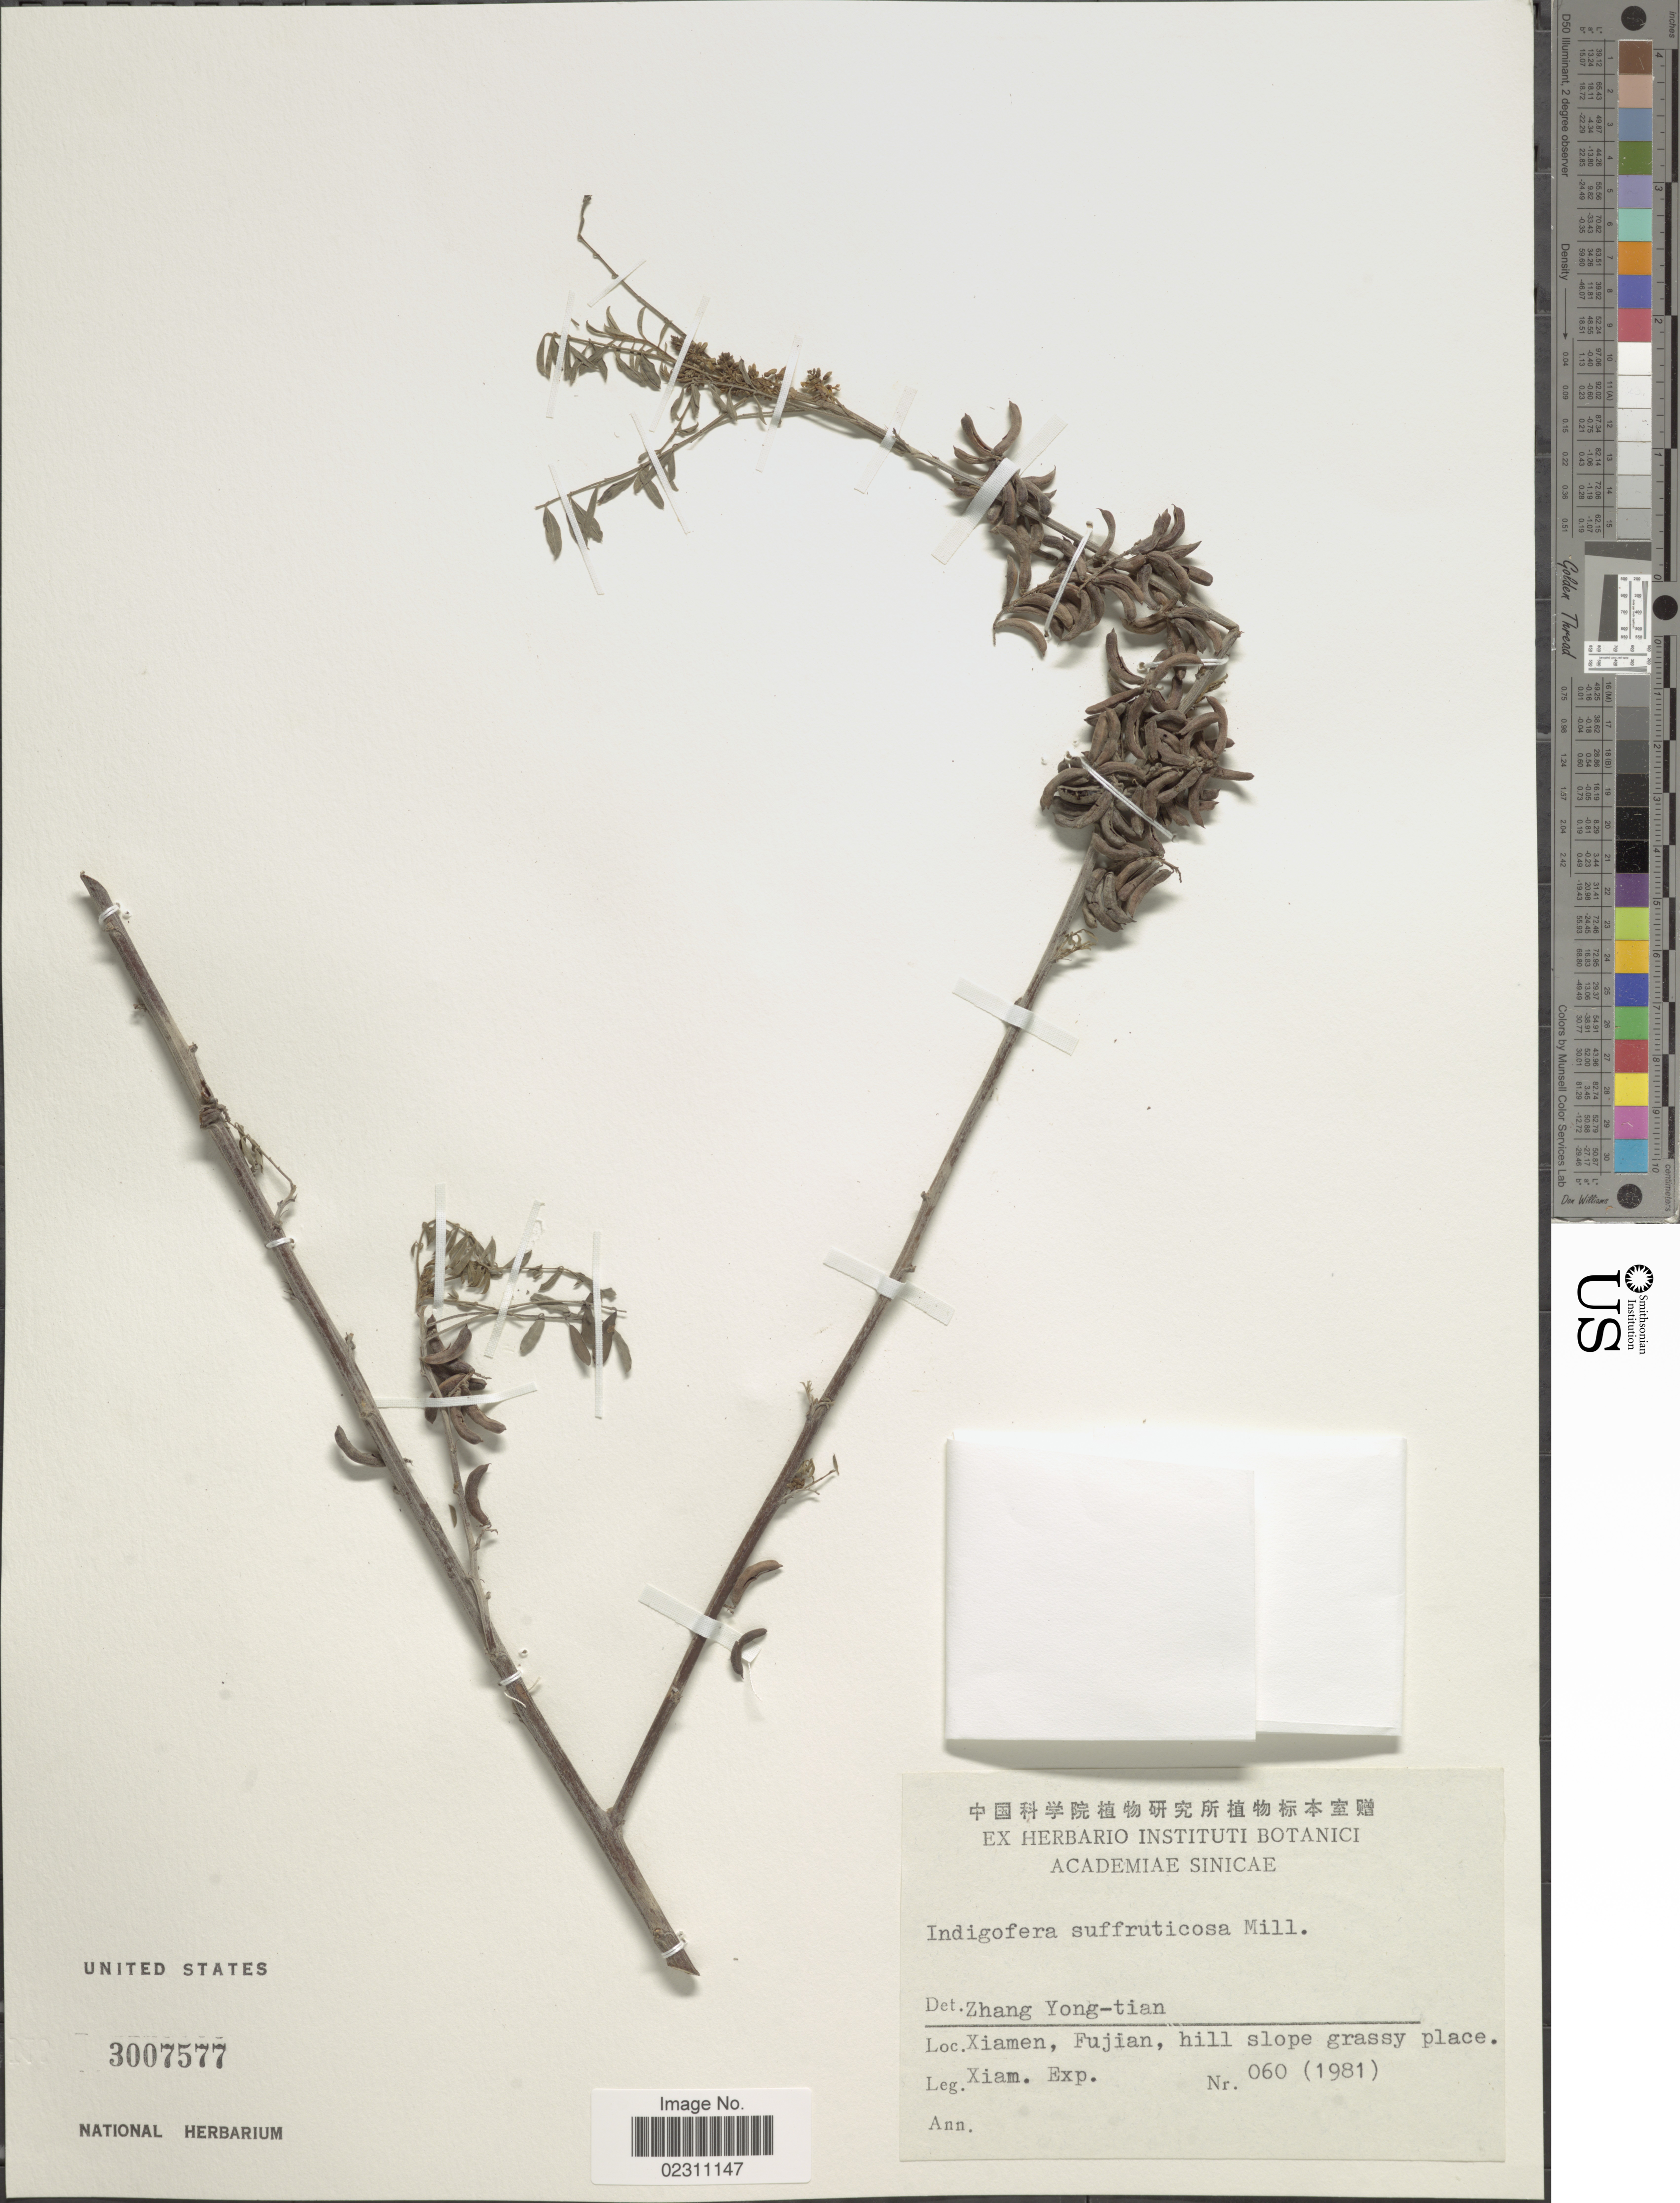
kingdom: Plantae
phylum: Tracheophyta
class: Magnoliopsida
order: Fabales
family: Fabaceae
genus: Indigofera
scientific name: Indigofera suffruticosa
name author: Mill.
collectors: Xiamen Expedition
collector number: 060 (1981)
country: China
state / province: Fujian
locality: Xiamen, Fujian, hill slope grassy place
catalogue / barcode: US 3007577